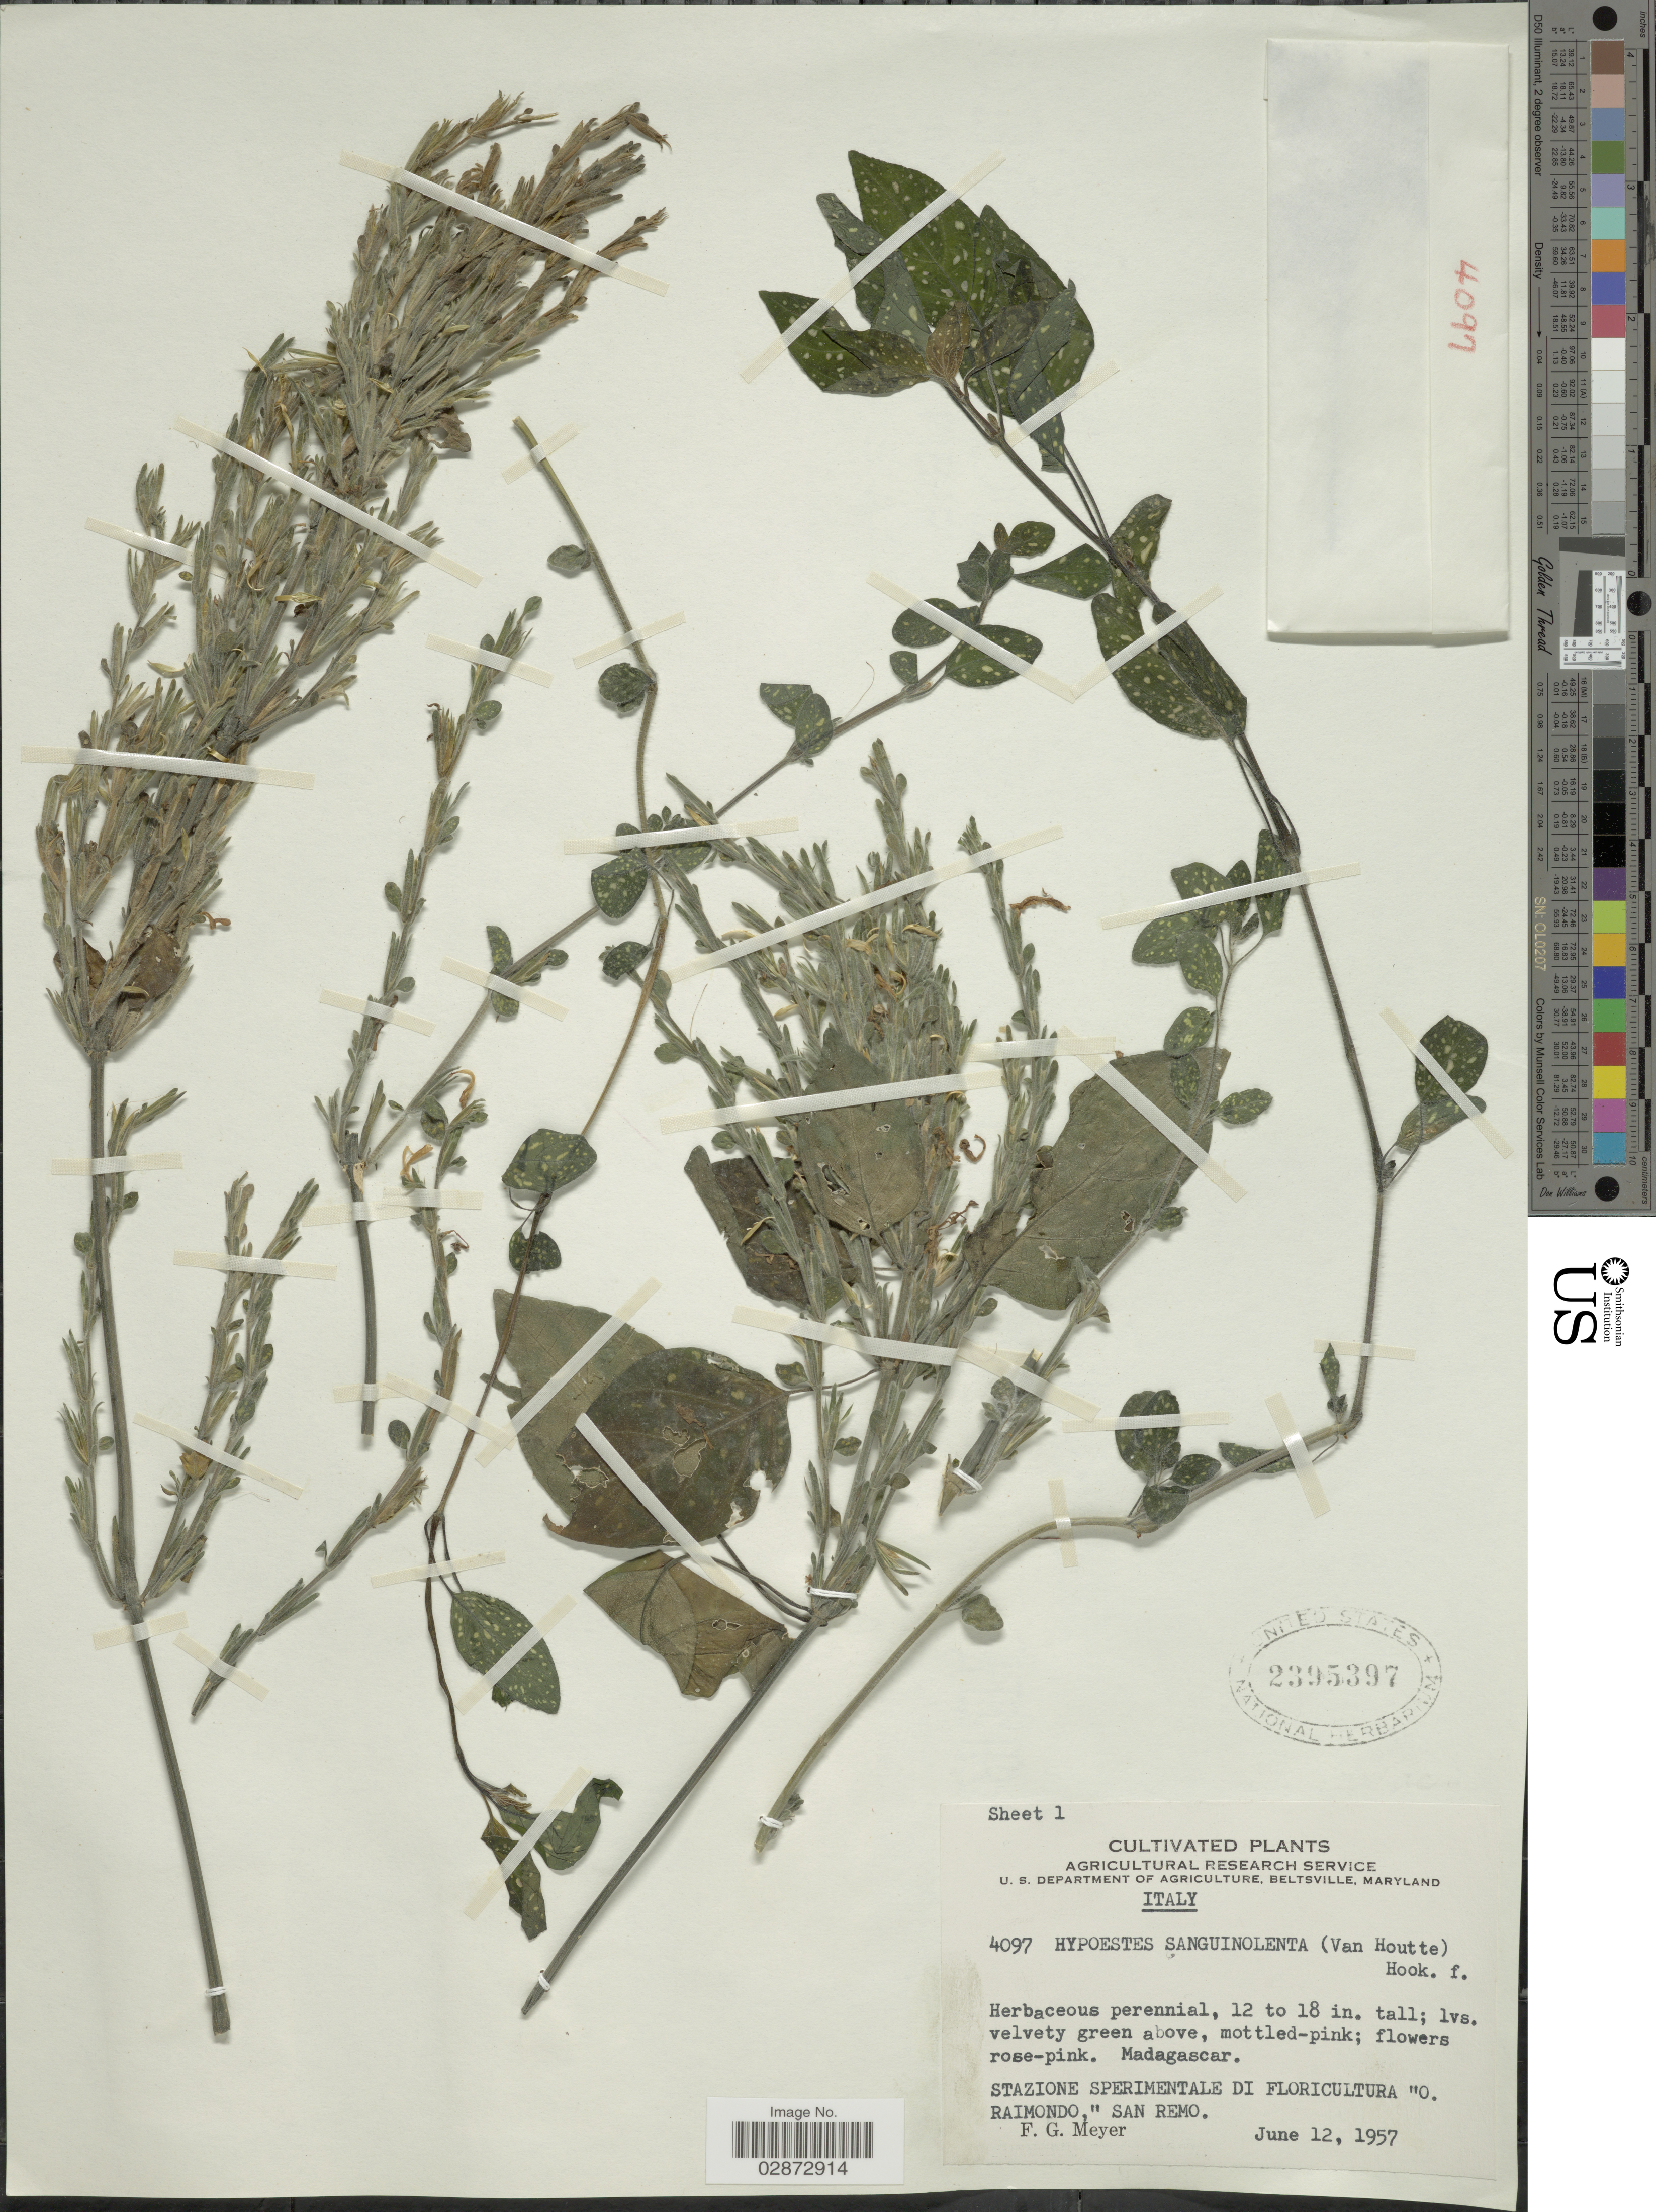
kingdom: Plantae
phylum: Tracheophyta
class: Magnoliopsida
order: Lamiales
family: Acanthaceae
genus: Hypoestes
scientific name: Hypoestes sanguinolenta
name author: Hook.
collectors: F. G. Meyer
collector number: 4097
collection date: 1957-06-12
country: Italy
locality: Stazione Sperimentale di Floricultura "O. Raimondo," San Remo.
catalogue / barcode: US 2395397